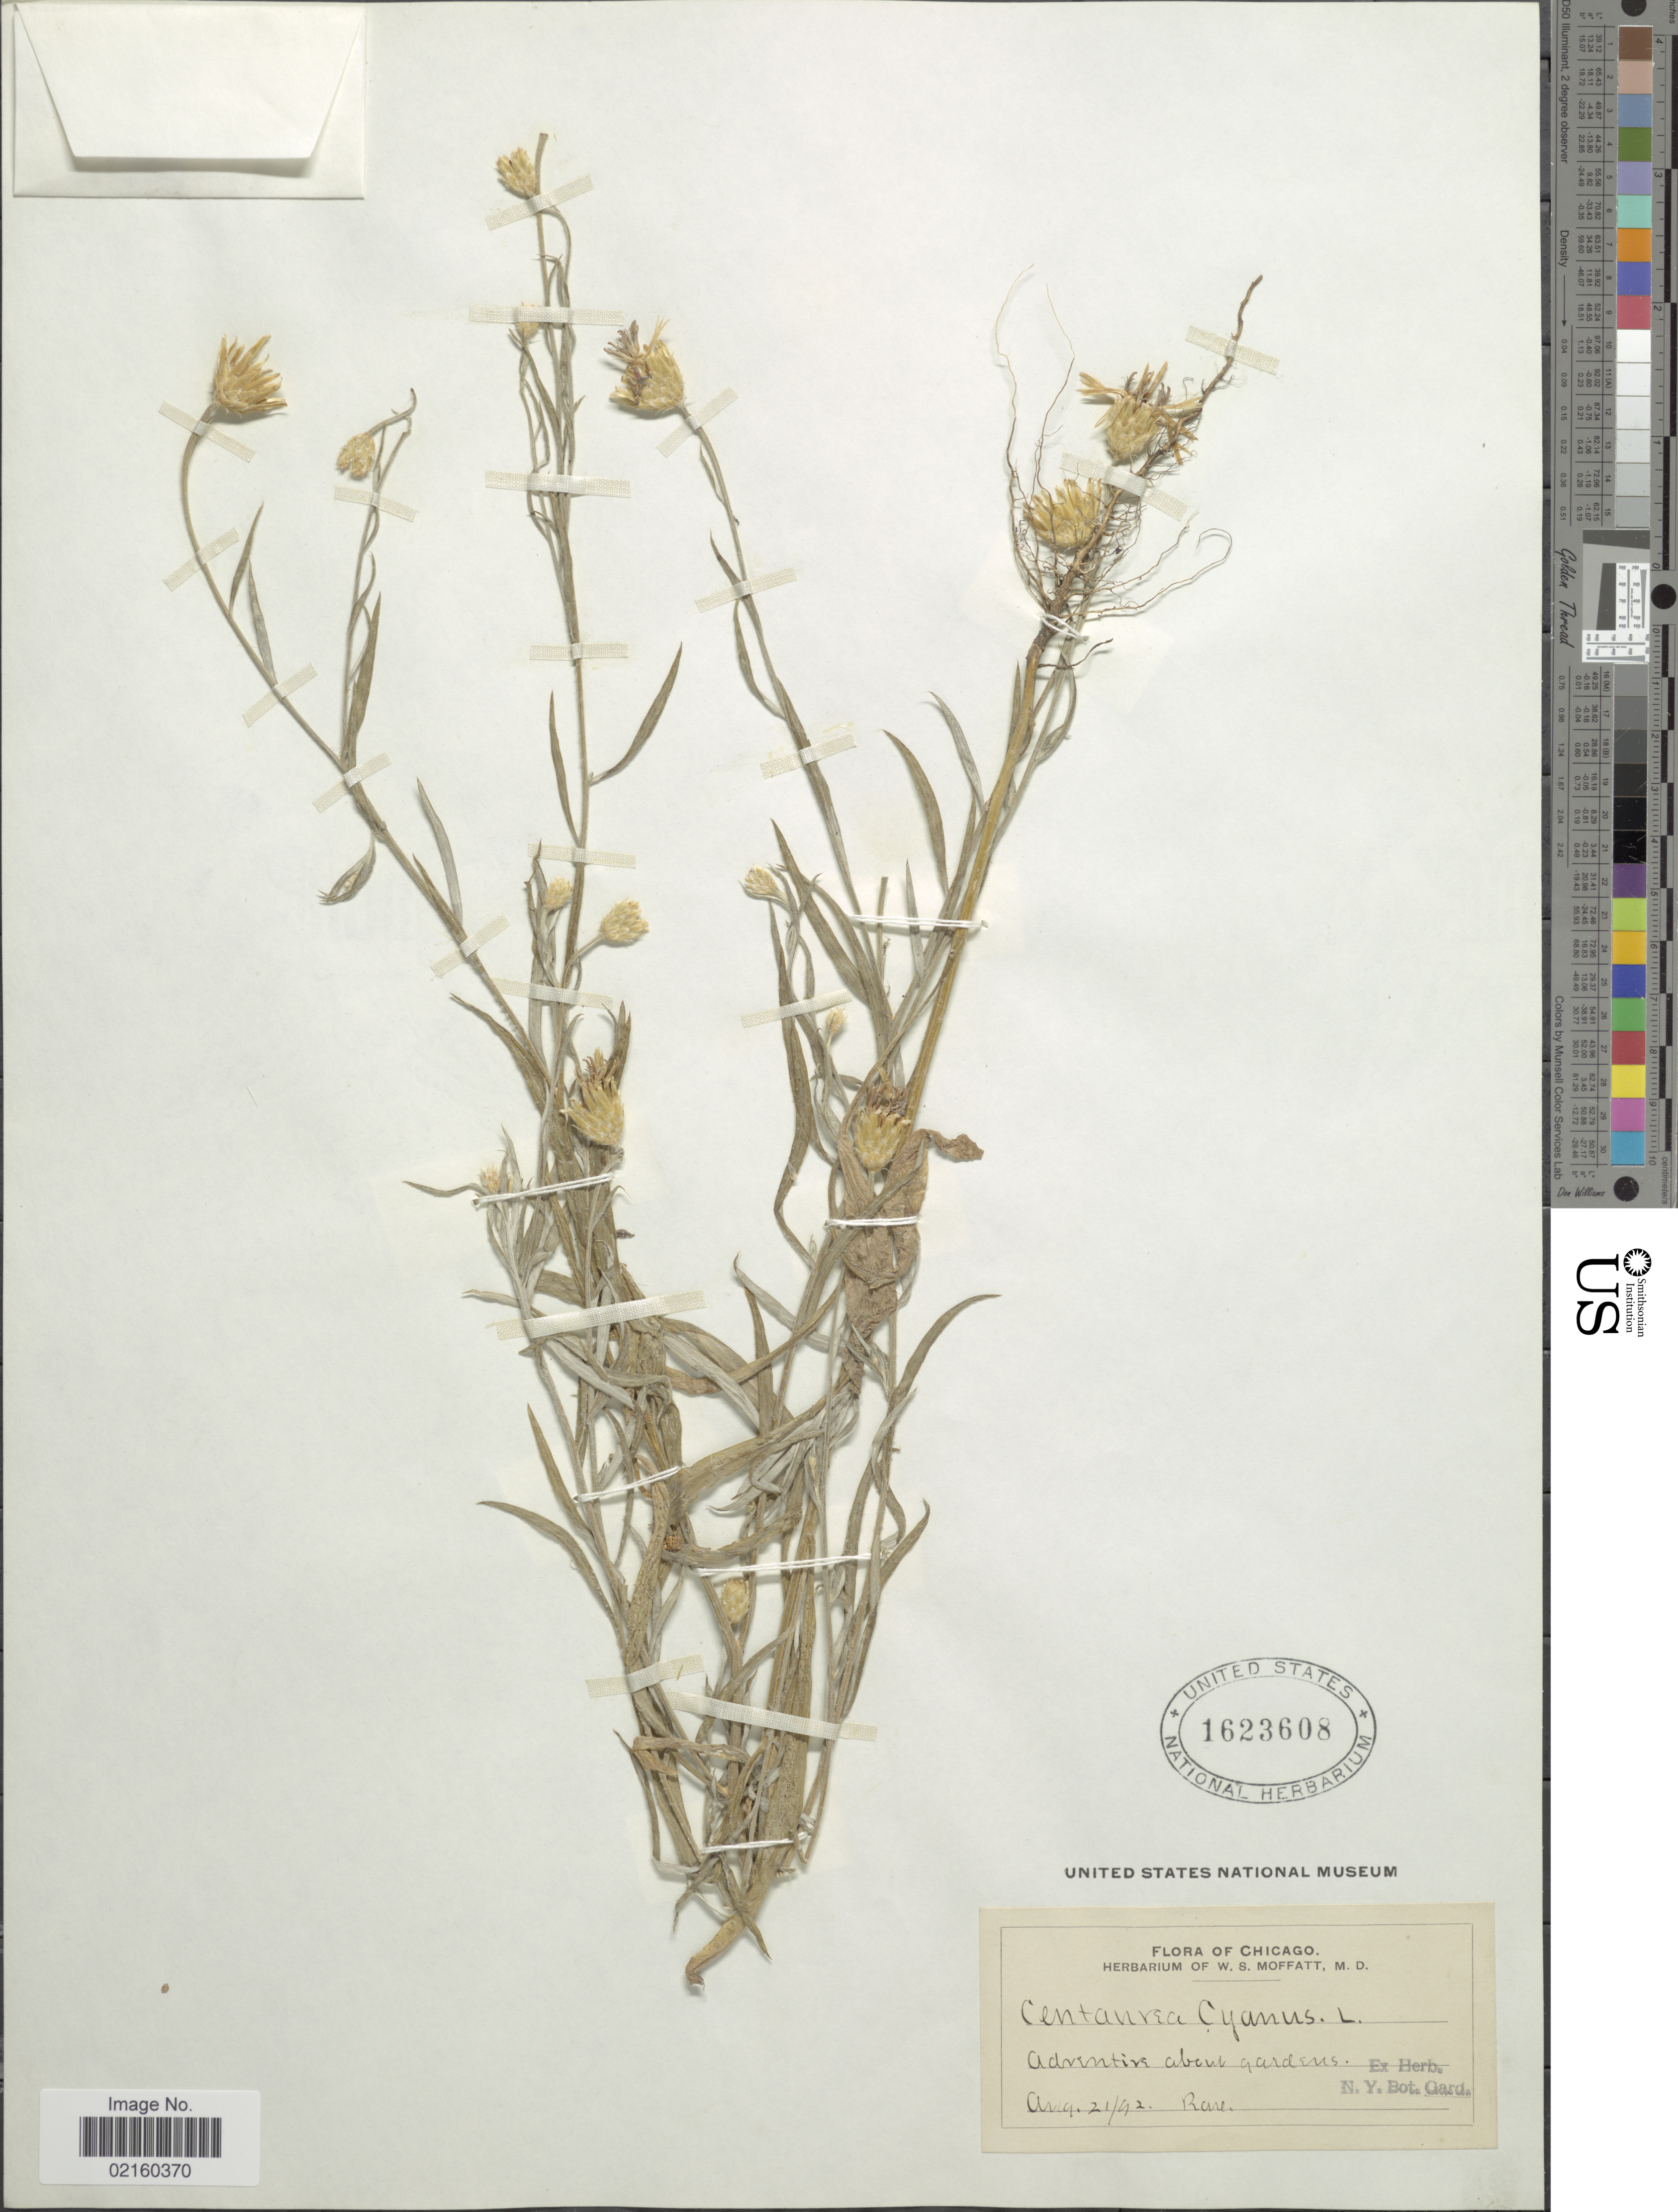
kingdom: Plantae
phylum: Tracheophyta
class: Magnoliopsida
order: Asterales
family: Asteraceae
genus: Centaurea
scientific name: Centaurea cyanus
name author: L.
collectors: ex herb. W. S. Moffatt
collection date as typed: Transcribed d/m/y: 21/8/92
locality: Chicago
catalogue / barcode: US 1623608